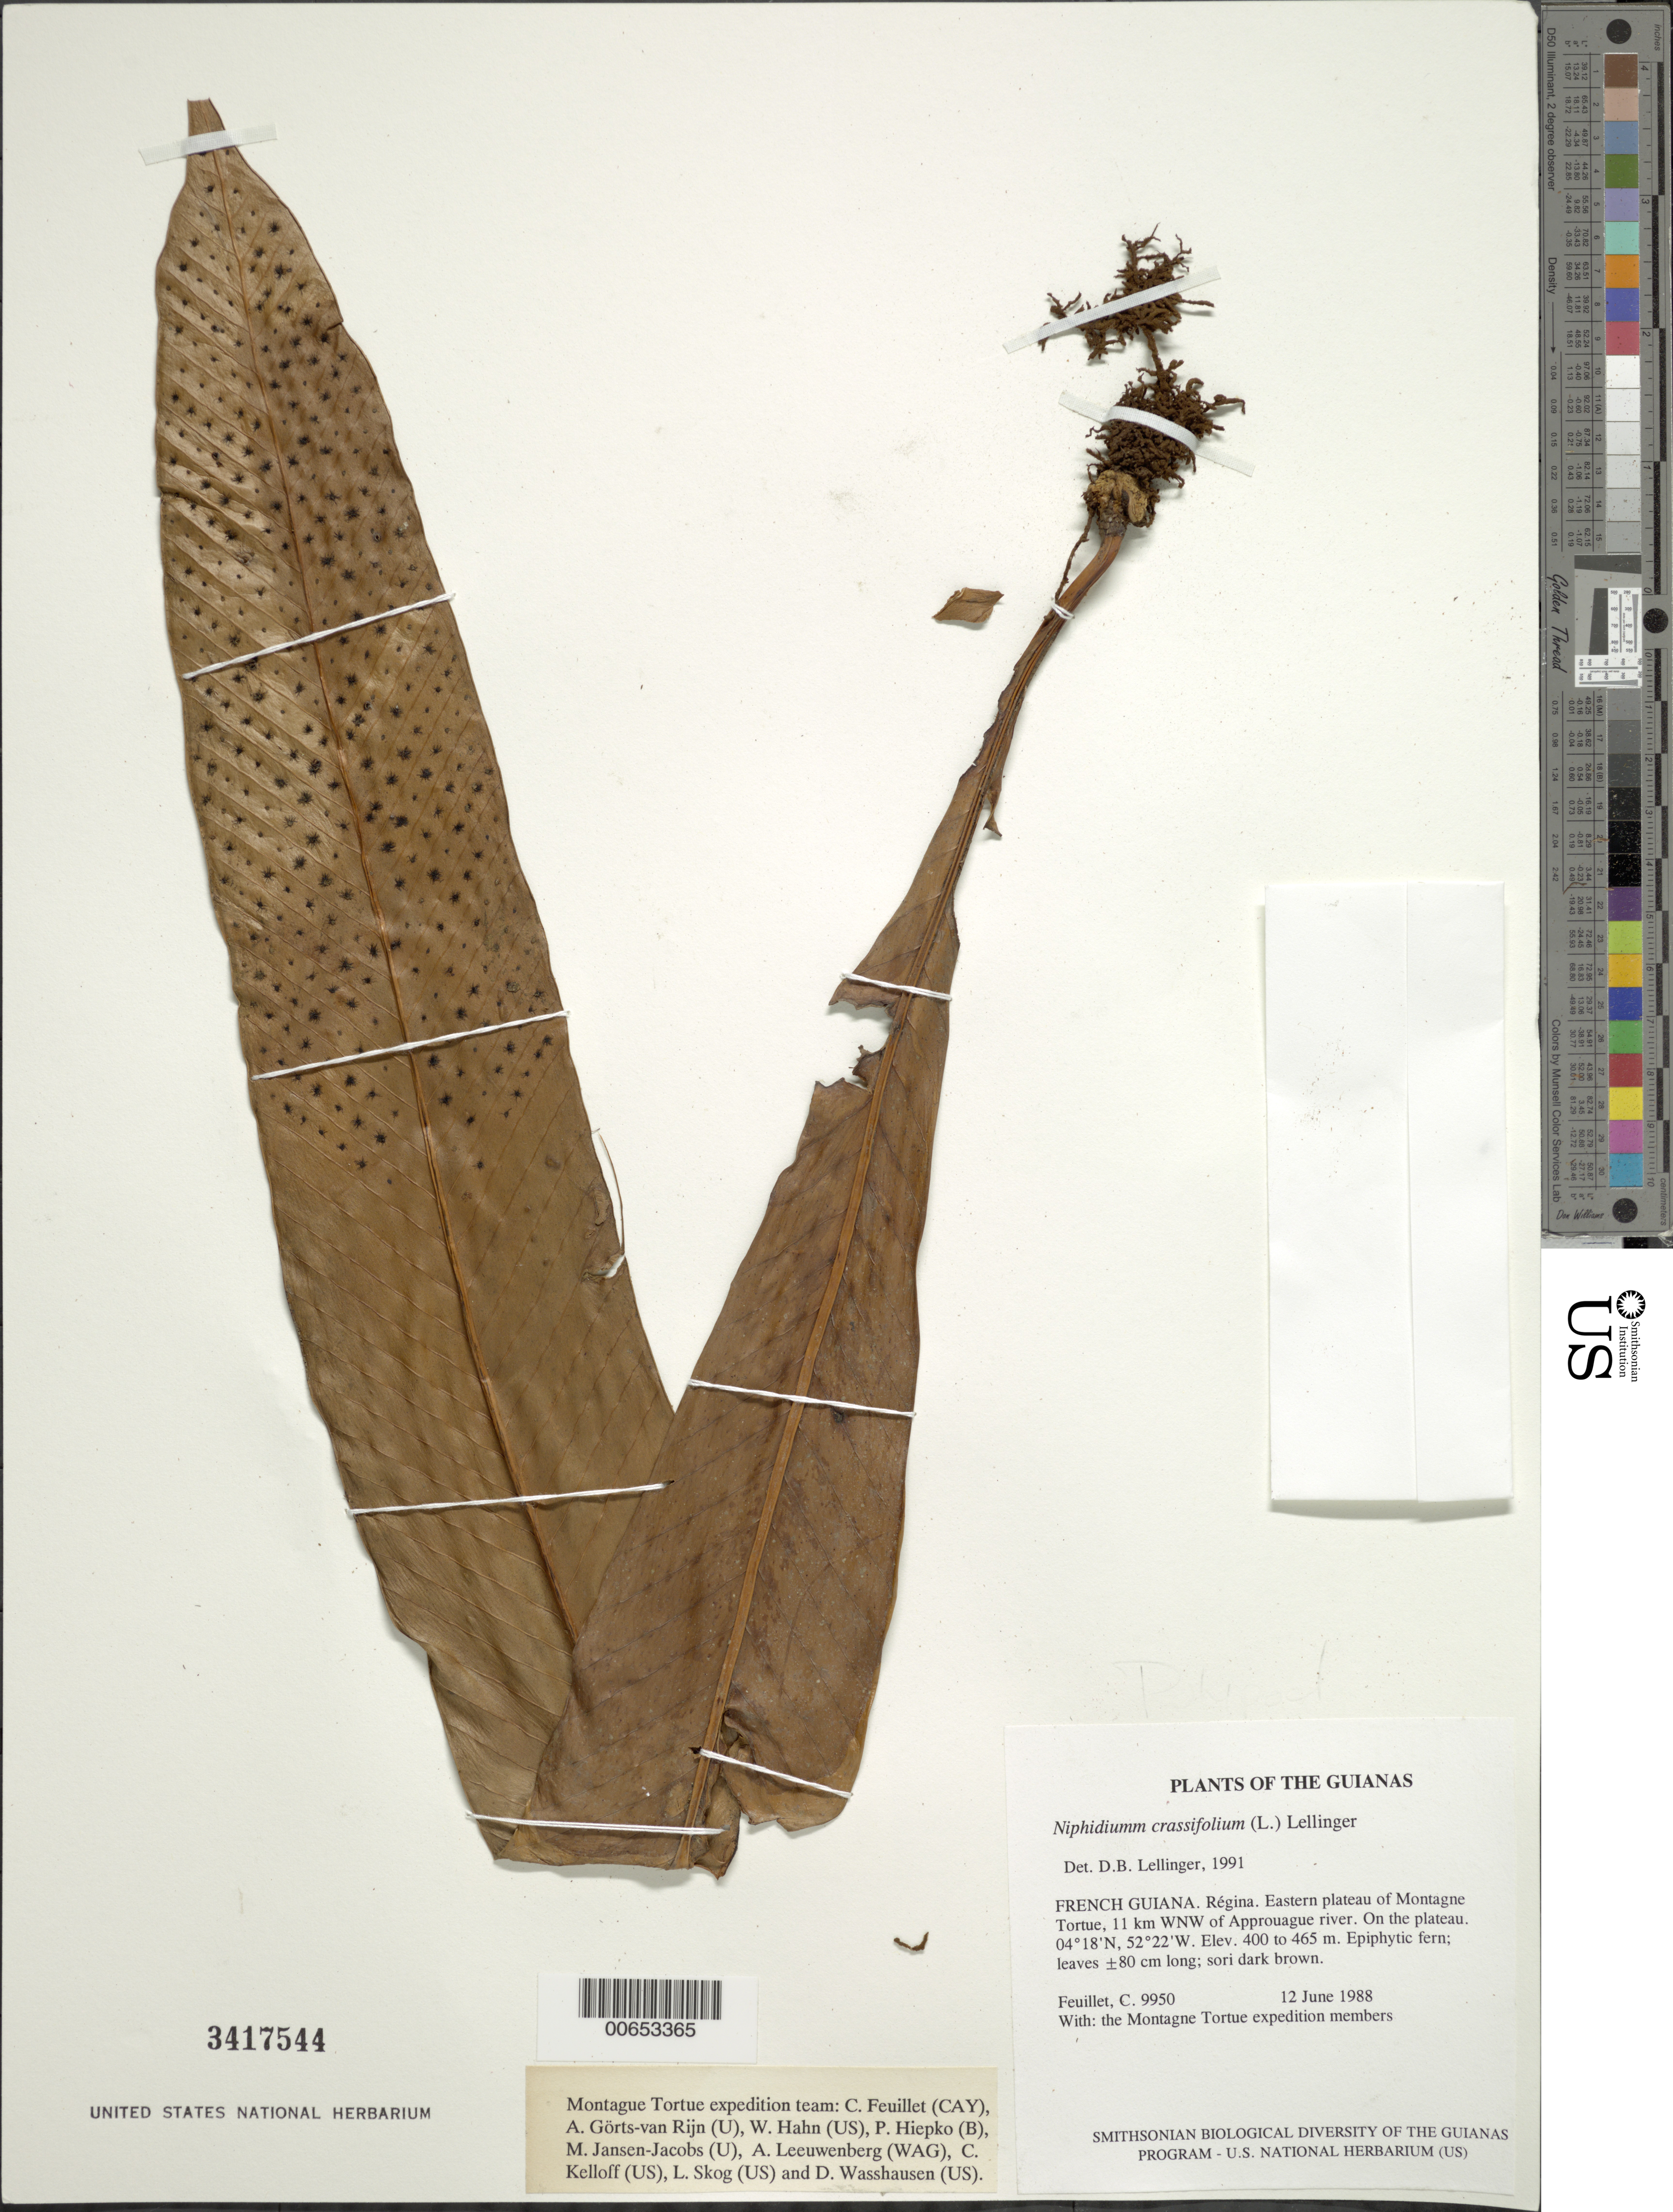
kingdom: Plantae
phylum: Tracheophyta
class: Polypodiopsida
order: Polypodiales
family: Polypodiaceae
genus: Niphidium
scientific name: Niphidium crassifolium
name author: (L.) Lellinger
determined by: Lellinger, David B., (BOT), Smithsonian Institution - National Museum of Natural History (UNITED STATES)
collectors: C. Feuillet & Montagne Torte Exped. members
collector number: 9950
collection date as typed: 12 June 1988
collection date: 1988-06-12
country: French Guiana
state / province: Cayenne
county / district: Regina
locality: Eastern plateau of Montagne Tortue, 11 km WNW of Approuague river. On the plateau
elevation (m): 400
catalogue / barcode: US 3417544